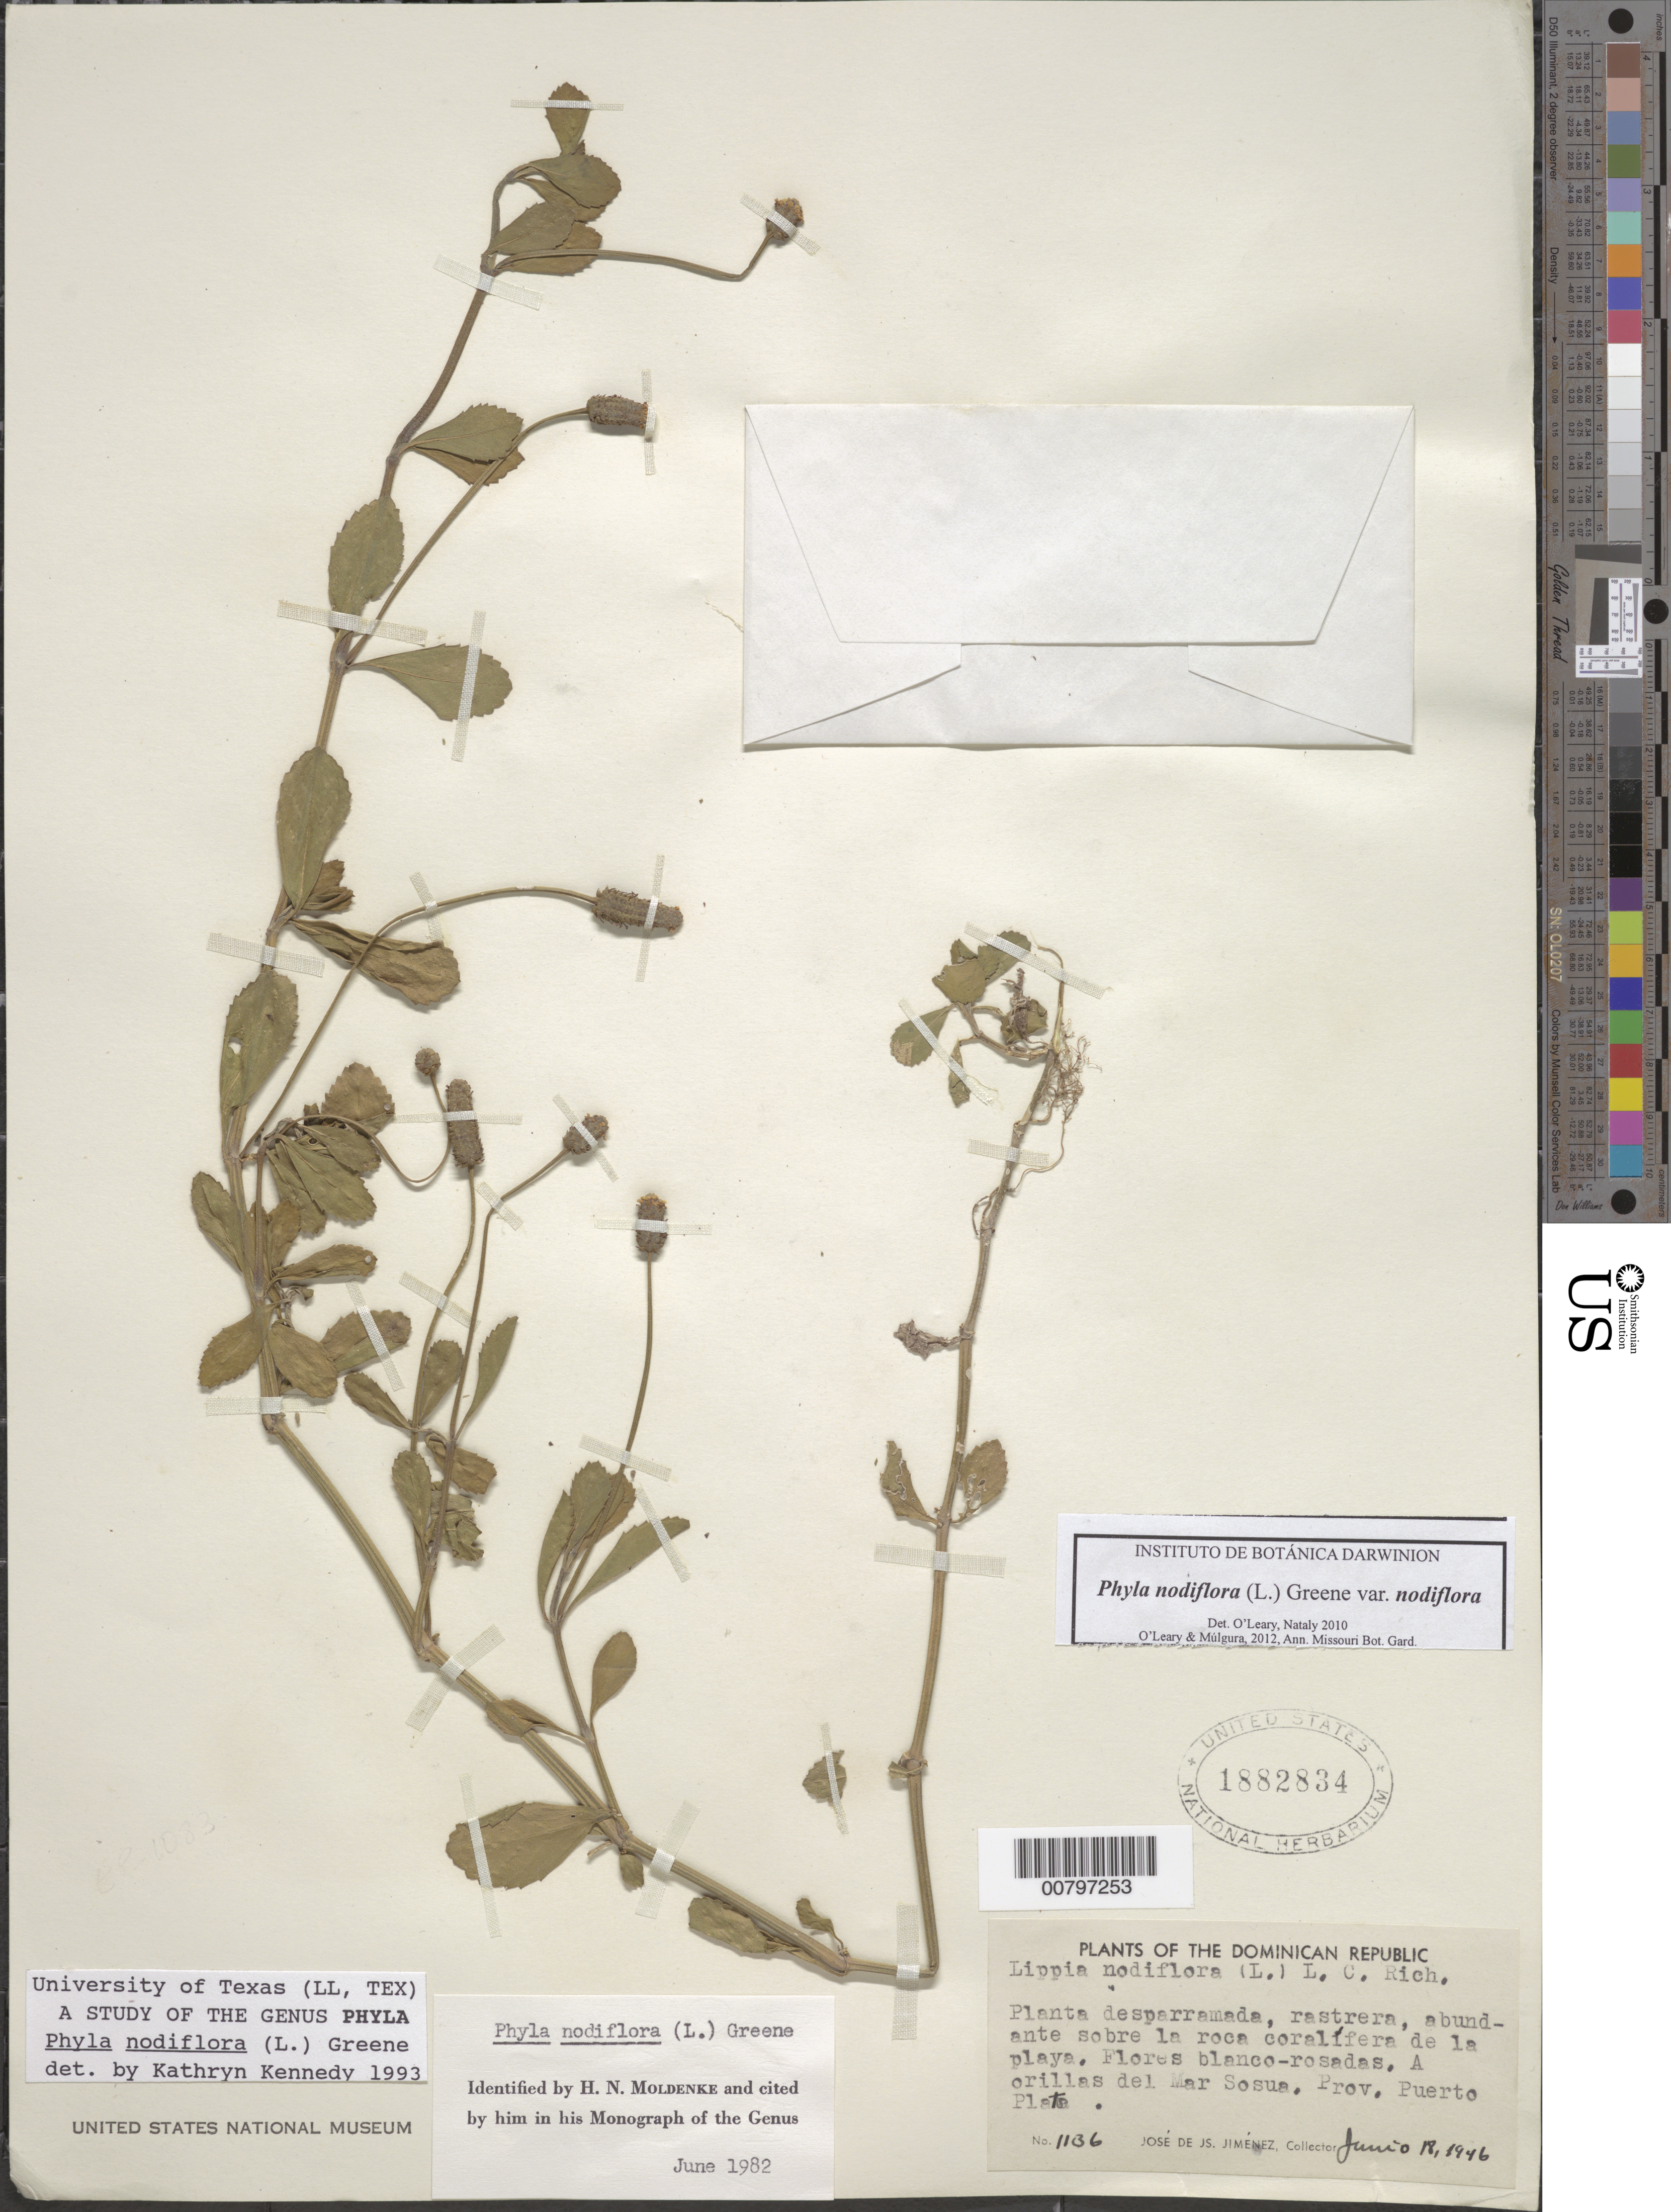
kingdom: Plantae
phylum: Tracheophyta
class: Magnoliopsida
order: Lamiales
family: Verbenaceae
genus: Phyla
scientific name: Phyla nodiflora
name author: (L.) Greene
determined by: Kennedy, K.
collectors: J. J. Jiménez Almonte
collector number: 1136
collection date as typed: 18 Jun 1946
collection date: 1946-06-18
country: Dominican Republic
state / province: Puerto Plata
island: Hispaniola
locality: Sosúa Sea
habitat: Coraliferous rock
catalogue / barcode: US 1882834